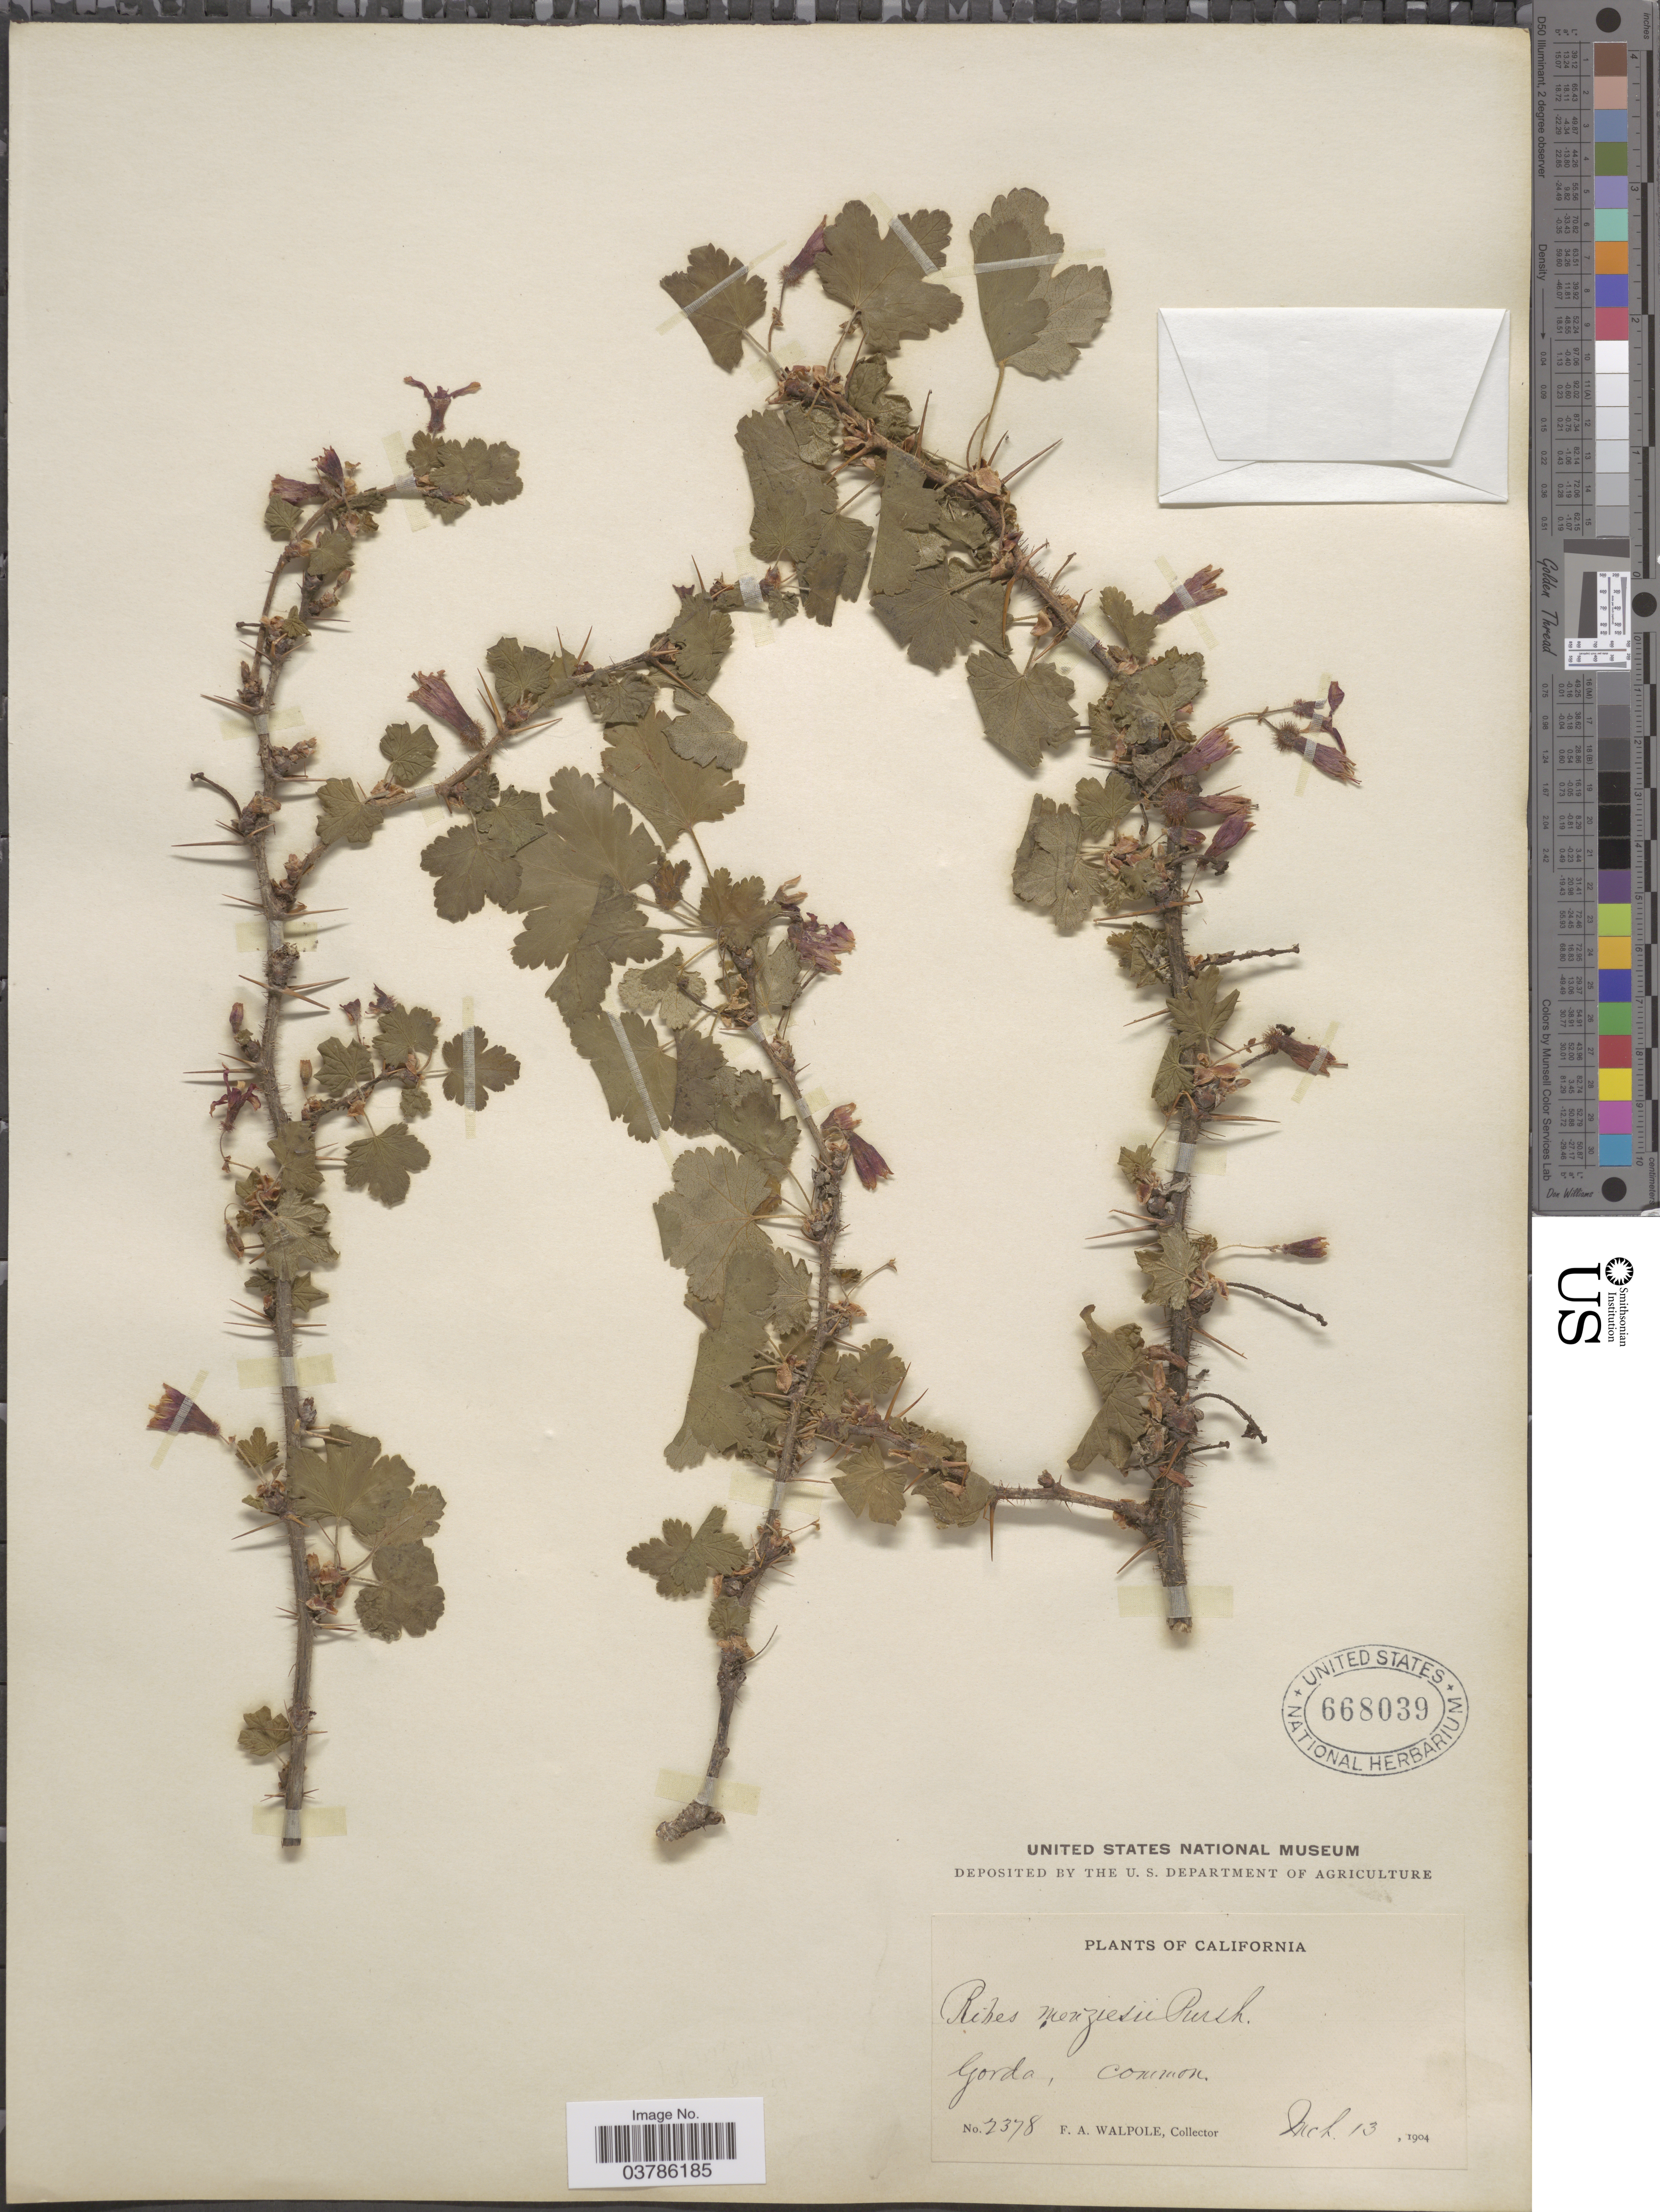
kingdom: Plantae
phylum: Tracheophyta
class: Magnoliopsida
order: Saxifragales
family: Grossulariaceae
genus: Ribes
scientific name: Ribes menziesii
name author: Pursh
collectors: F. Walpole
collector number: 2378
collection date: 1904-03-13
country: United States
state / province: California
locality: Gorda.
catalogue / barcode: US 668039